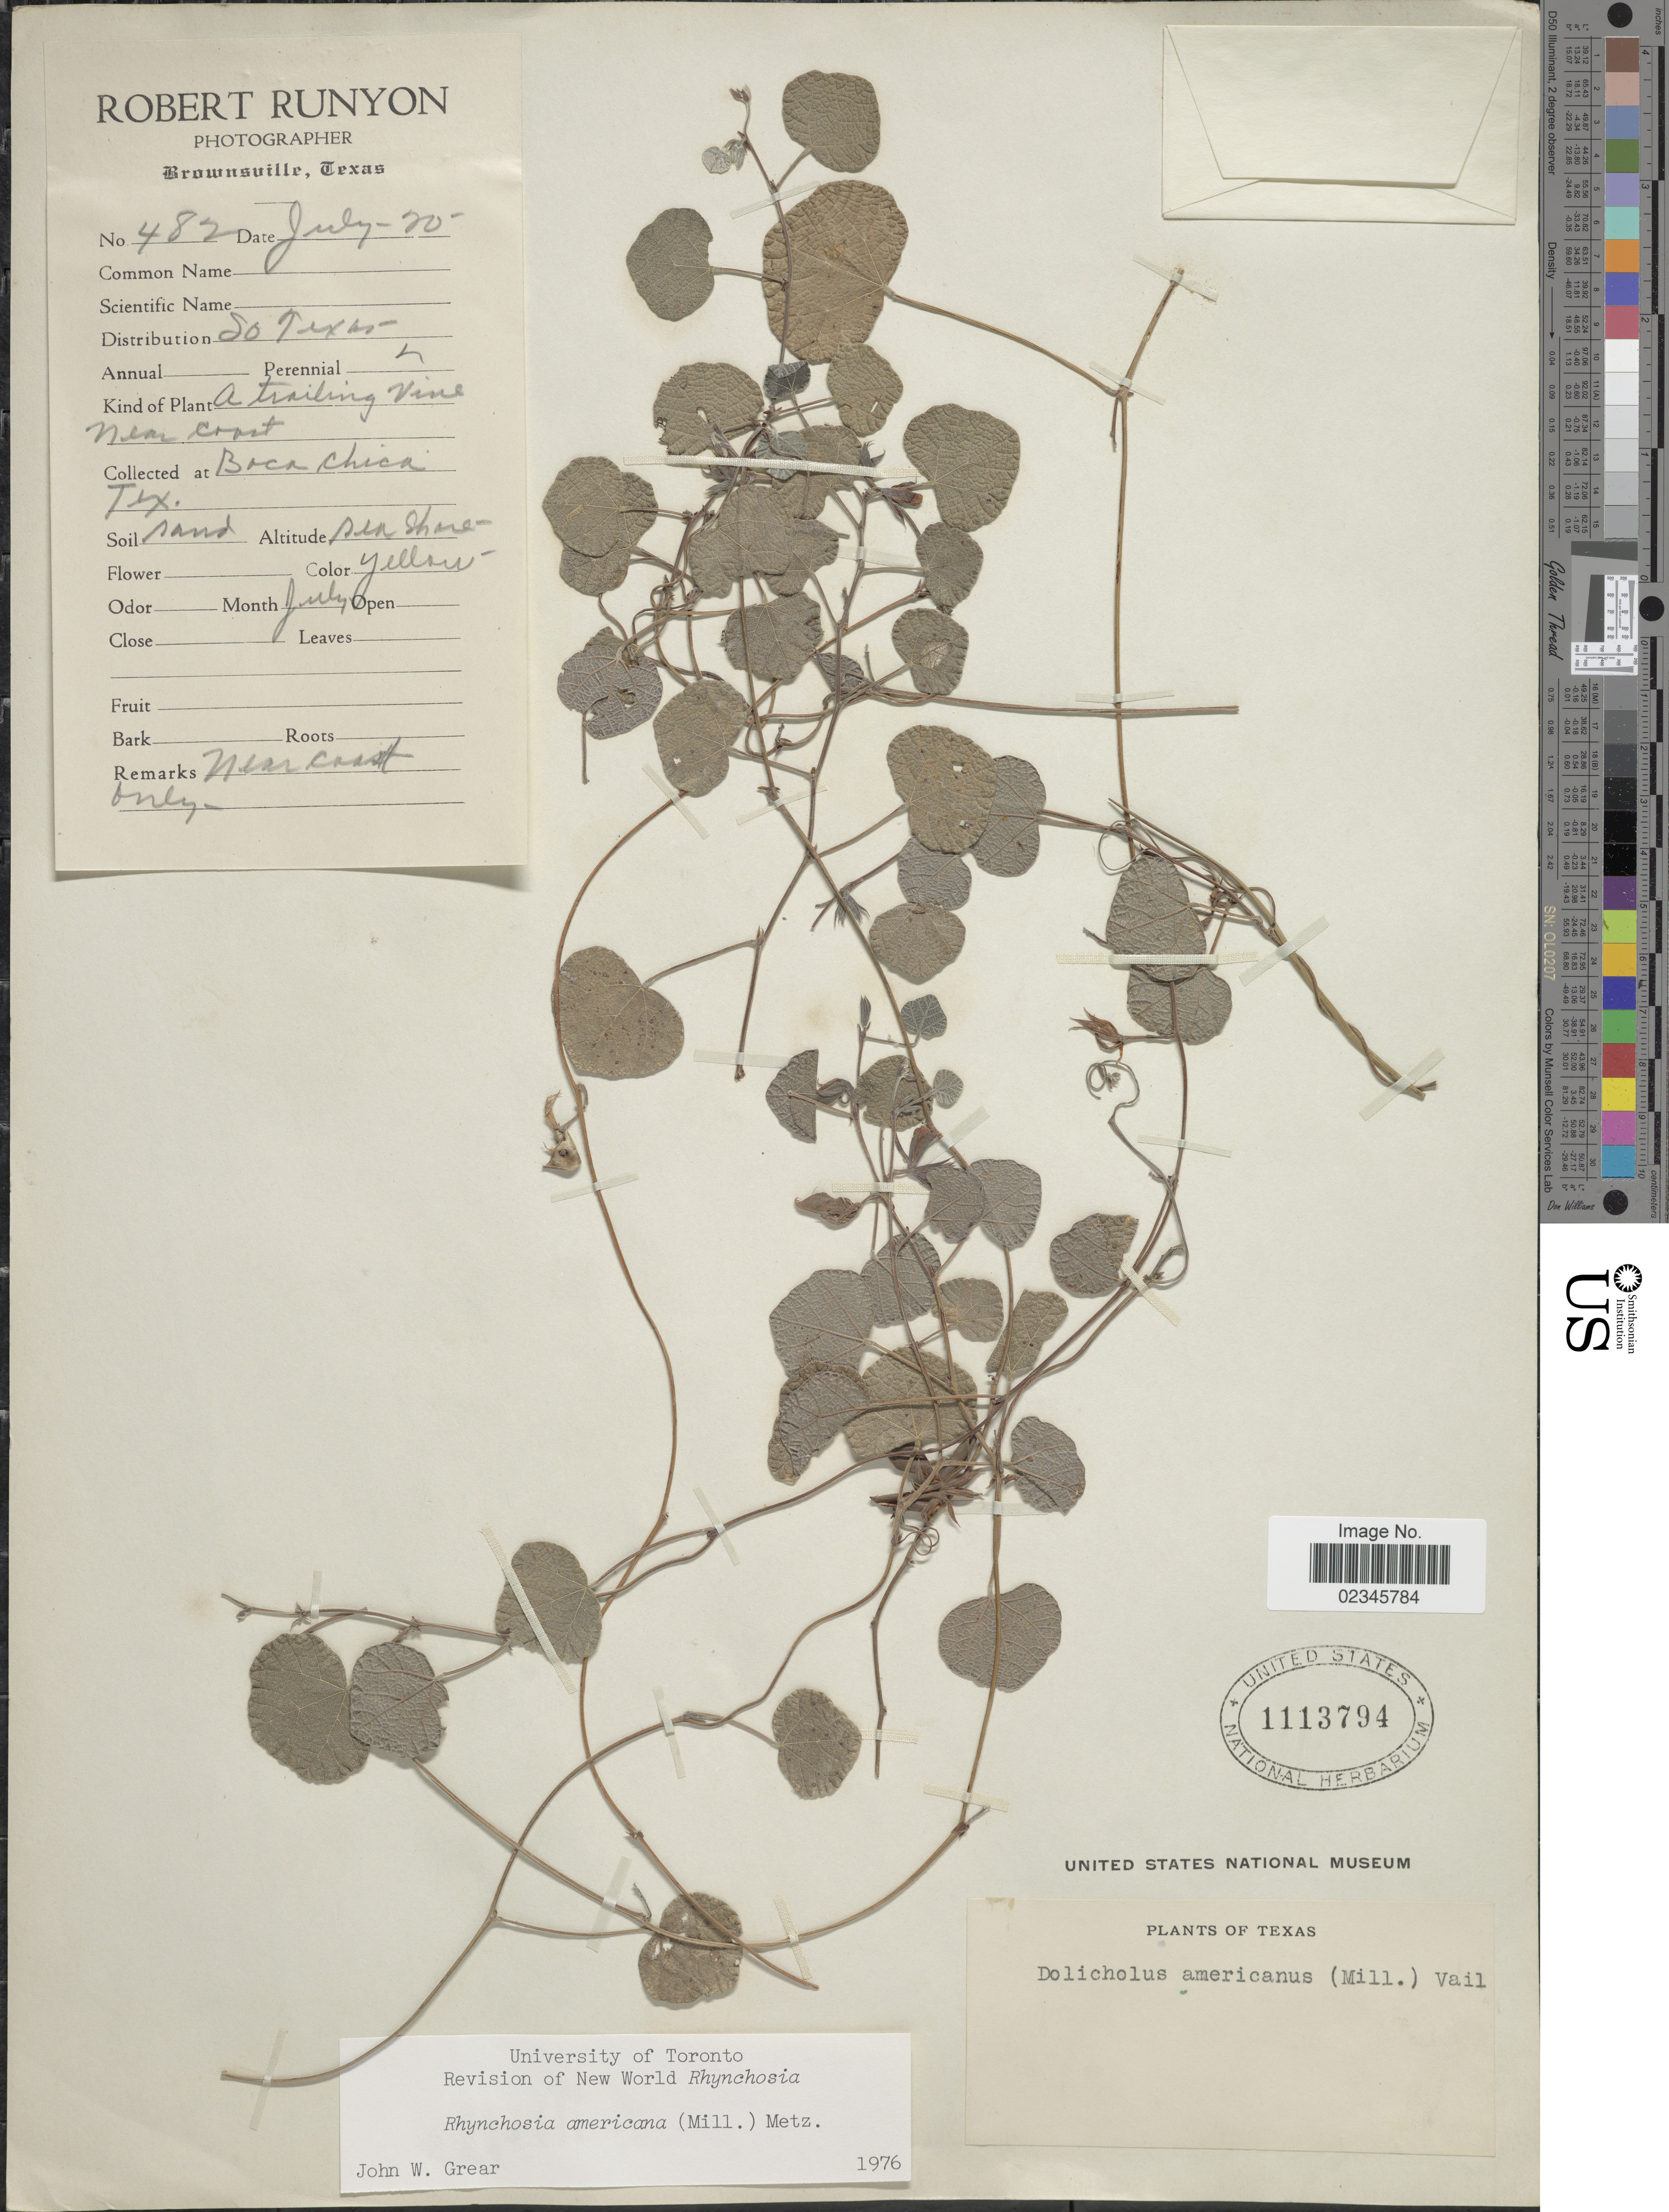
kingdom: Plantae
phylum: Tracheophyta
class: Magnoliopsida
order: Fabales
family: Fabaceae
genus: Rhynchosia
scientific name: Rhynchosia americana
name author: (Mill.) Metz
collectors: R. Runyon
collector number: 482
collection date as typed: Transcribed d/m/y: /7/20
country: United States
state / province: Texas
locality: So Texas, near coast, Boca chica, sea shore.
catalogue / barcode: US 1113794